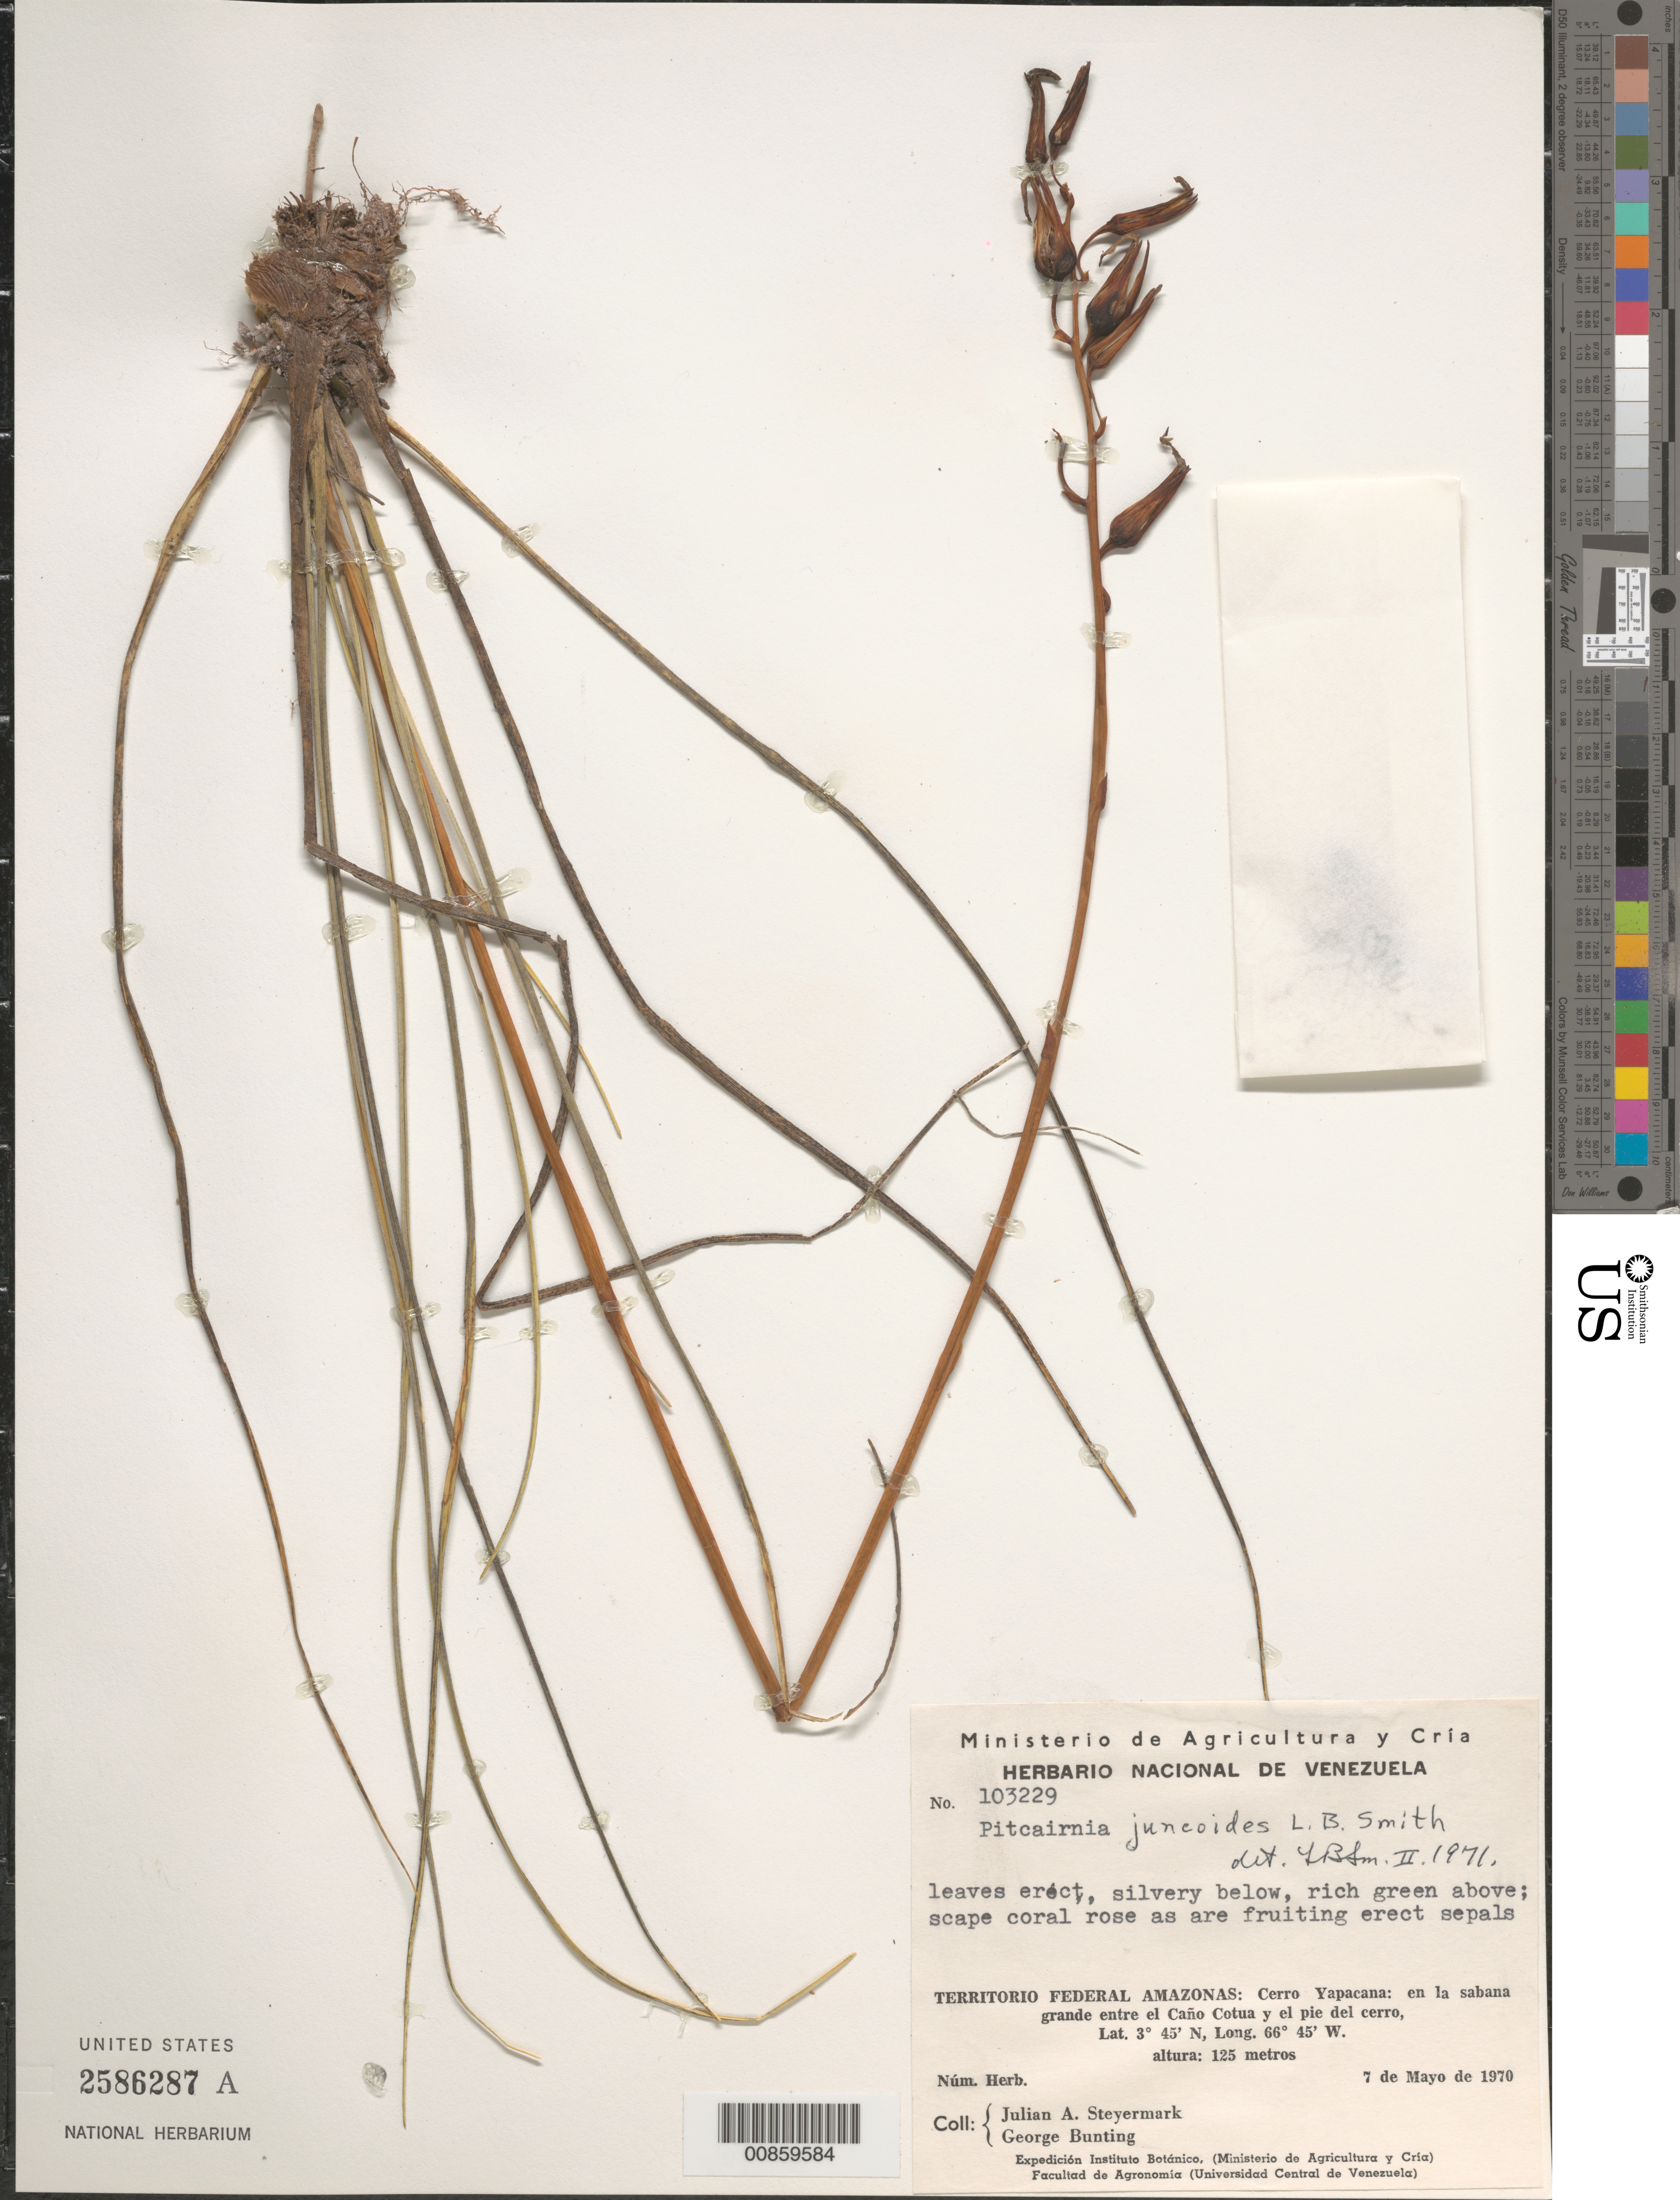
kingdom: Plantae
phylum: Tracheophyta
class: Liliopsida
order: Poales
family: Bromeliaceae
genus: Pitcairnia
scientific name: Pitcairnia juncoides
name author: L.B. Sm.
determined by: Smith, Lyman B., (US), NMNH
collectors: J. Steyermark & G. S. Bunting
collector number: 103229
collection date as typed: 7-May-70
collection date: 1970-05-07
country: Venezuela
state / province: Amazonas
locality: Cerro Yapacána, entre Caño Cotua y el pie del cerro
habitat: Sabana grande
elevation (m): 125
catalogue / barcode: US 2586287A